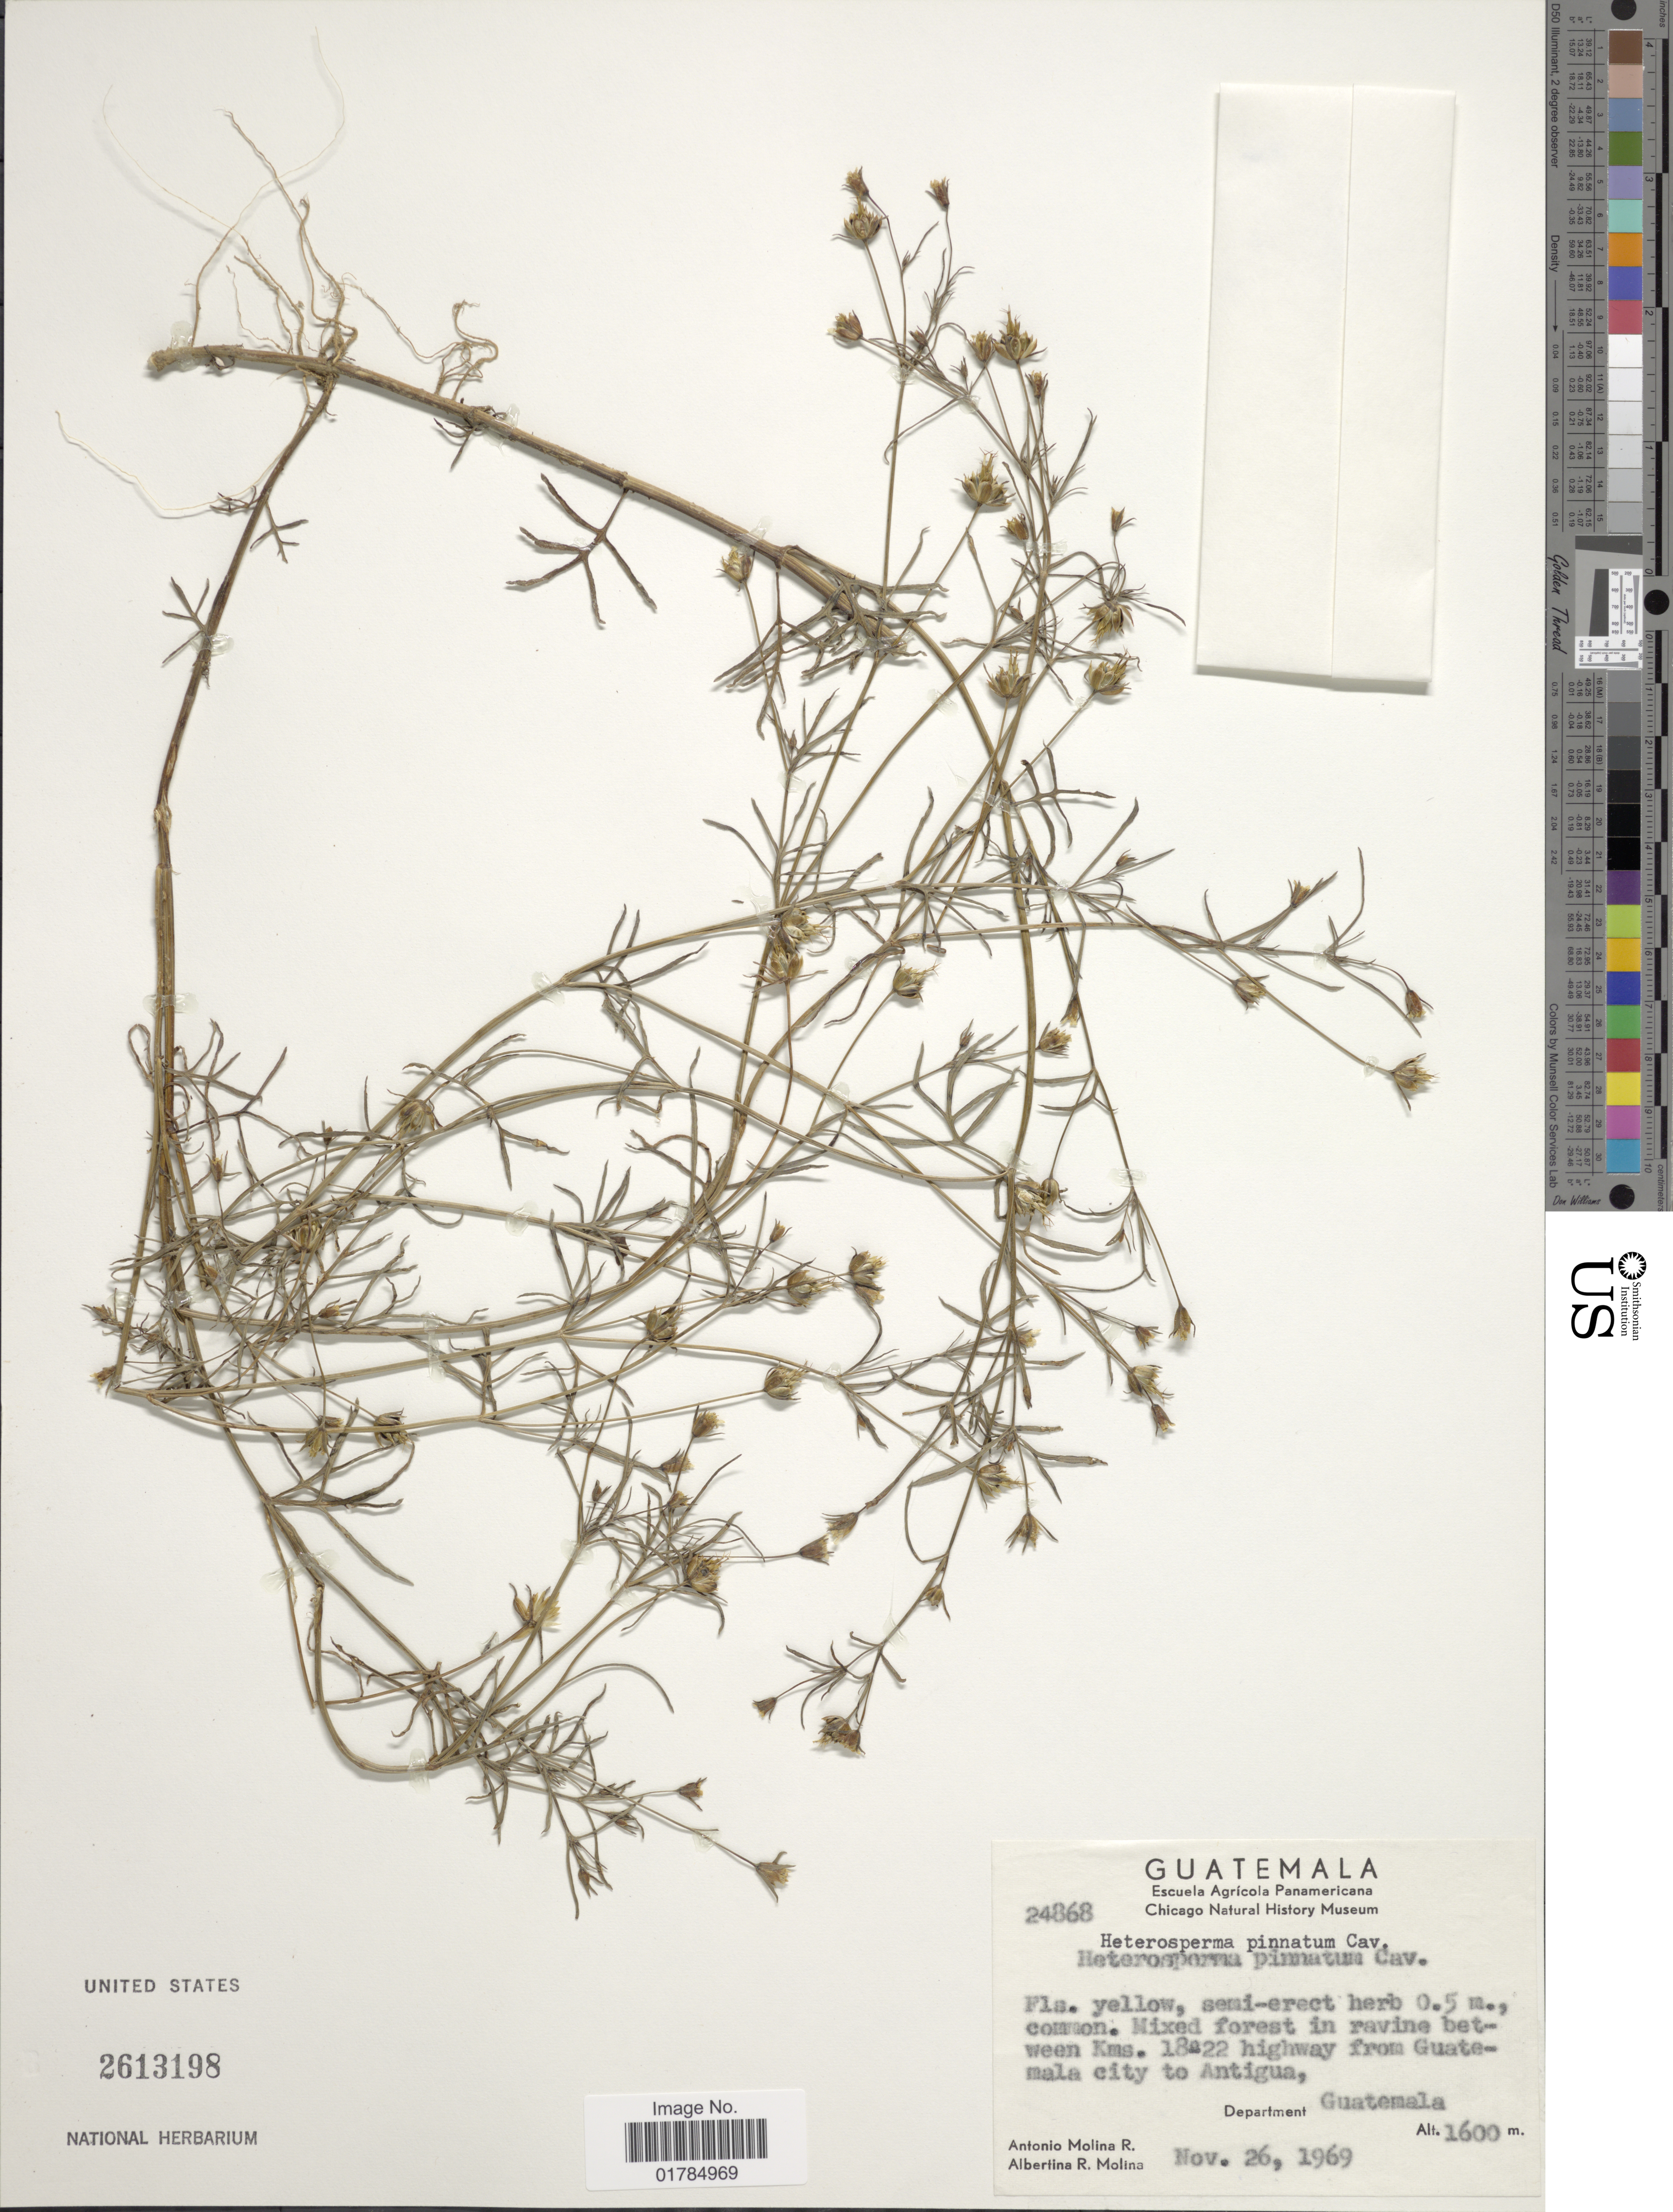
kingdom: Plantae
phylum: Tracheophyta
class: Magnoliopsida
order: Asterales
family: Asteraceae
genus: Heterosperma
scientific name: Heterosperma pinnatum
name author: Cav.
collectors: A. Molina R. & A. R. Molina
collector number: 24868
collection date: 1969-11-26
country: Guatemala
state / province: Guatemala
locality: Between Kms. 18-22 highway from Guatemala city to Antigua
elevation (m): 1600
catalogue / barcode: US 2613198